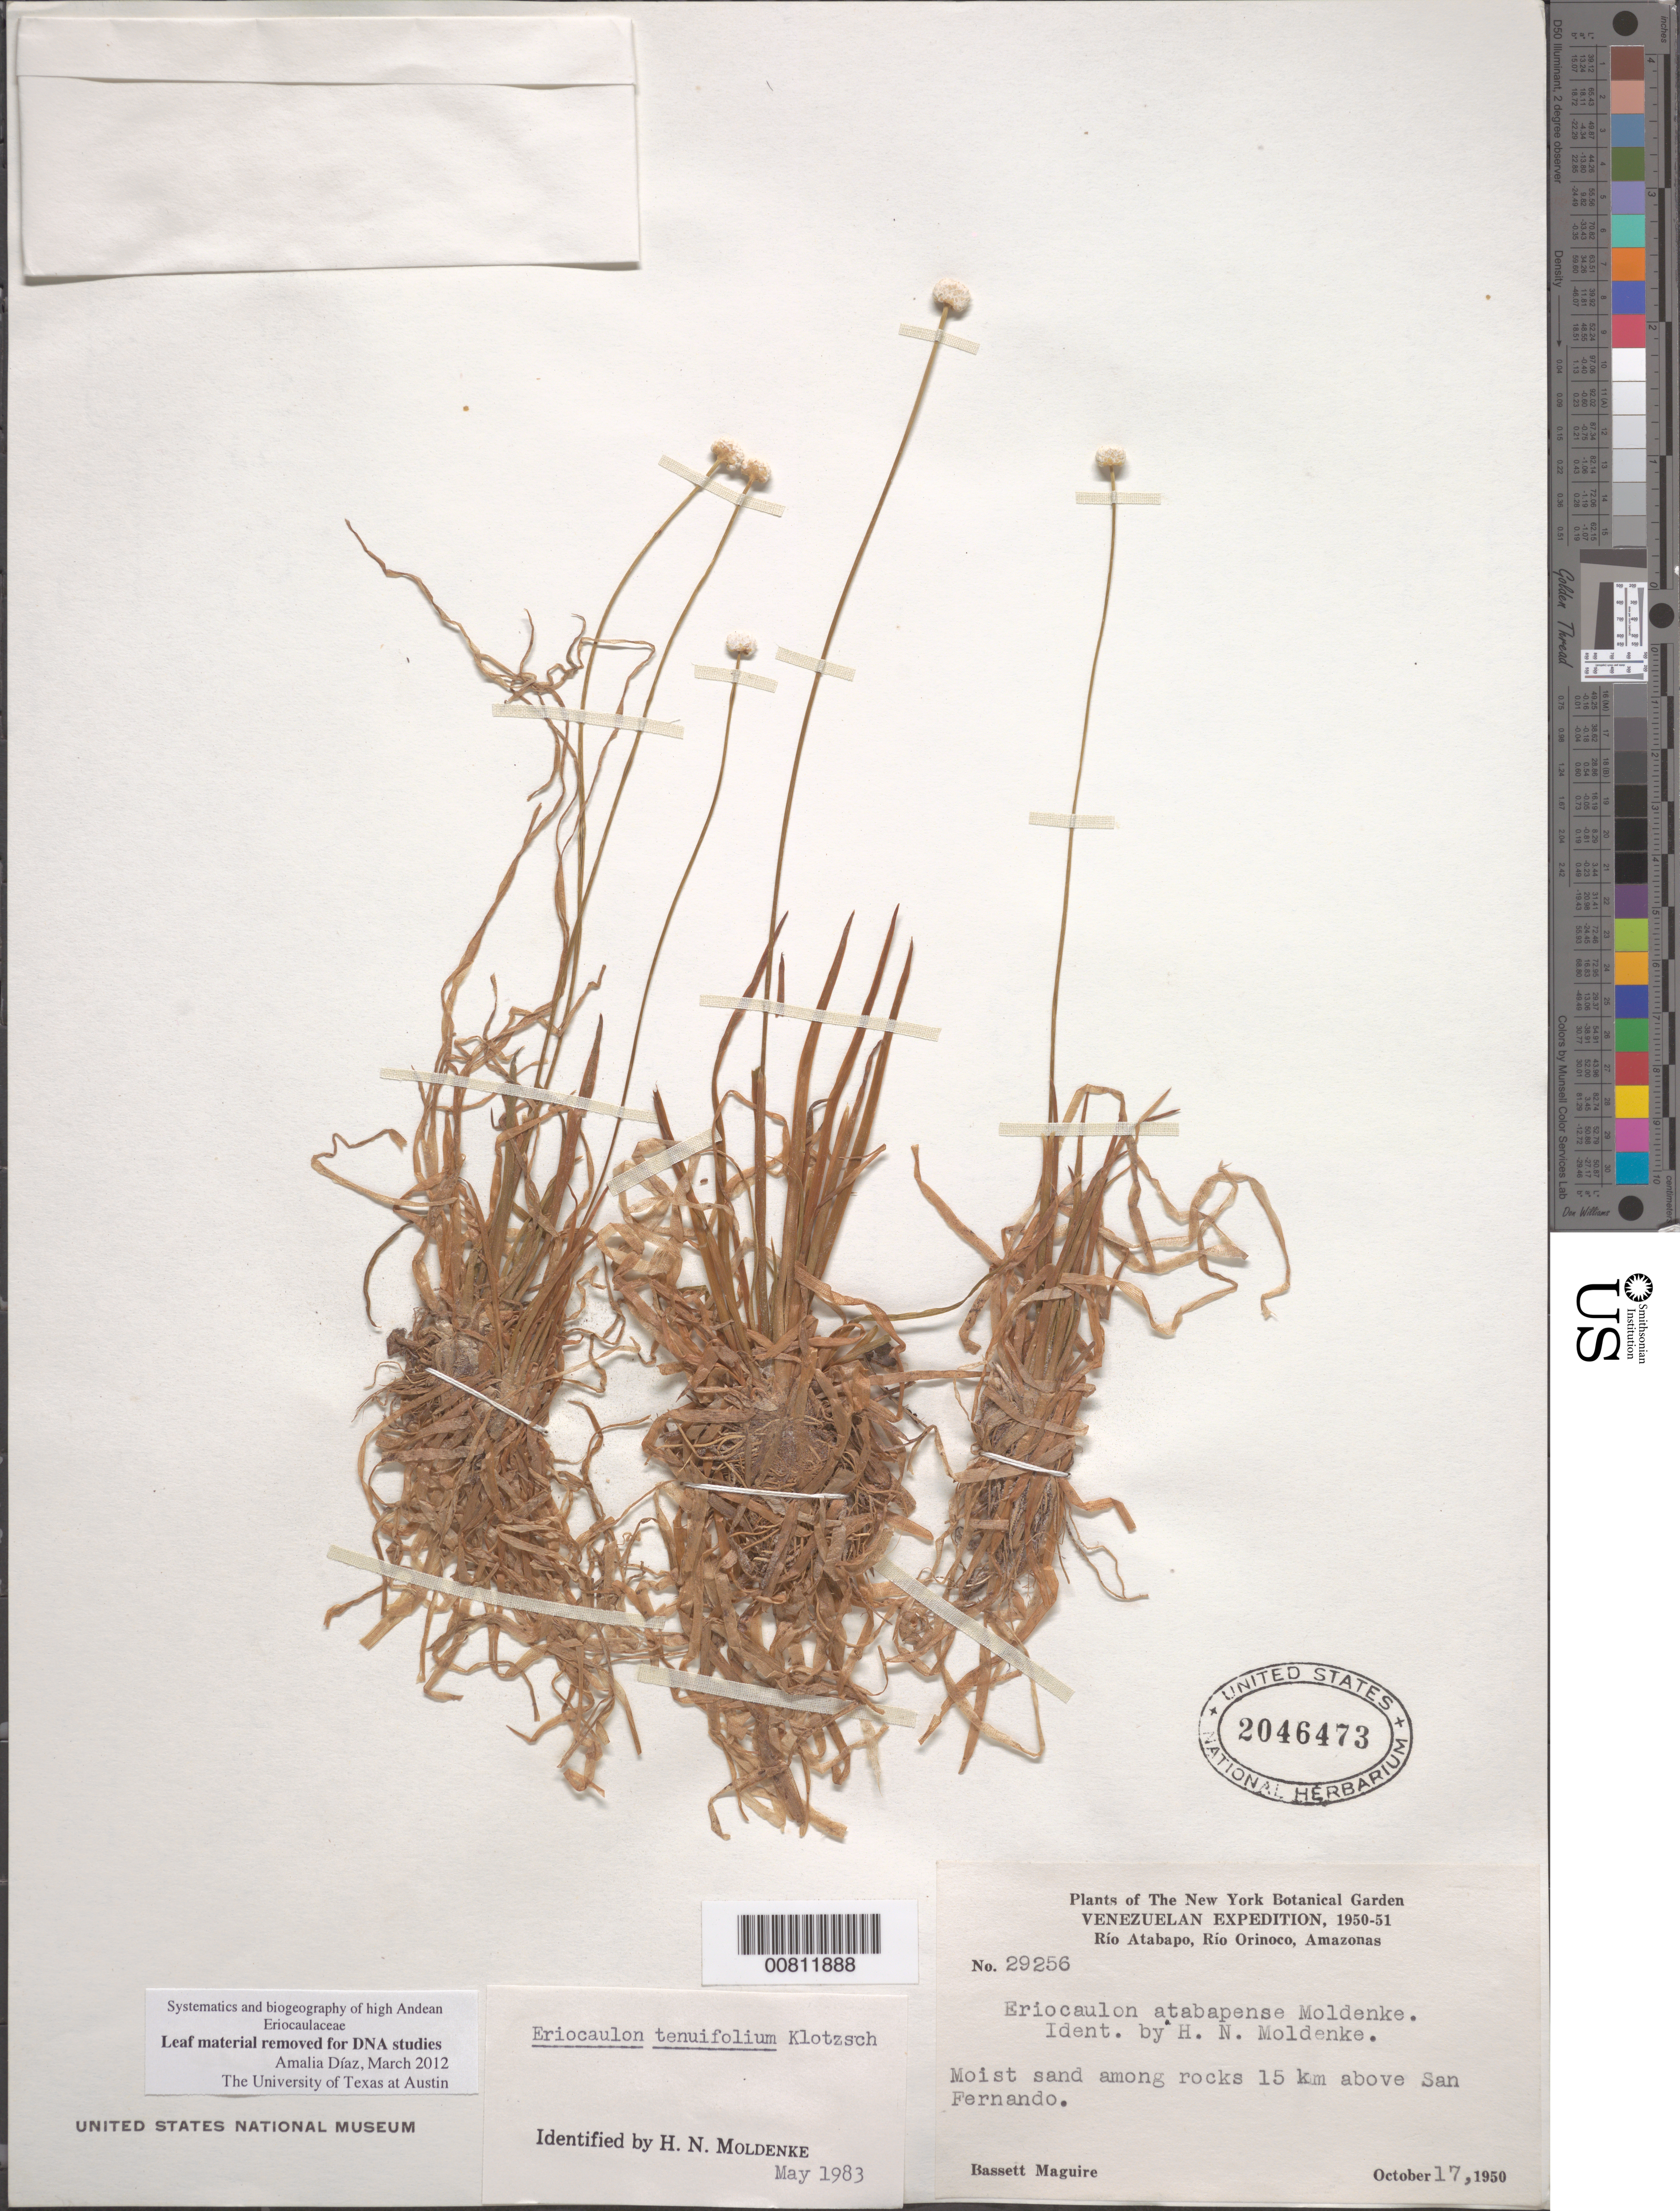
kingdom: Plantae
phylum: Tracheophyta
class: Liliopsida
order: Poales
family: Eriocaulaceae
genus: Eriocaulon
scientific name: Eriocaulon tenuifolium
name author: Klotzsch ex Körn.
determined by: Moldenke, H. N.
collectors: B. Maguire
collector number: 29256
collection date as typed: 17-Oct-50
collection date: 1950-10-17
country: Venezuela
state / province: Amazonas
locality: Río Atabapo, Río Orinoco, 15 km above San Fernando de Atabapo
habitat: Moist sand among rocks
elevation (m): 100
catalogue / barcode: US 2046473